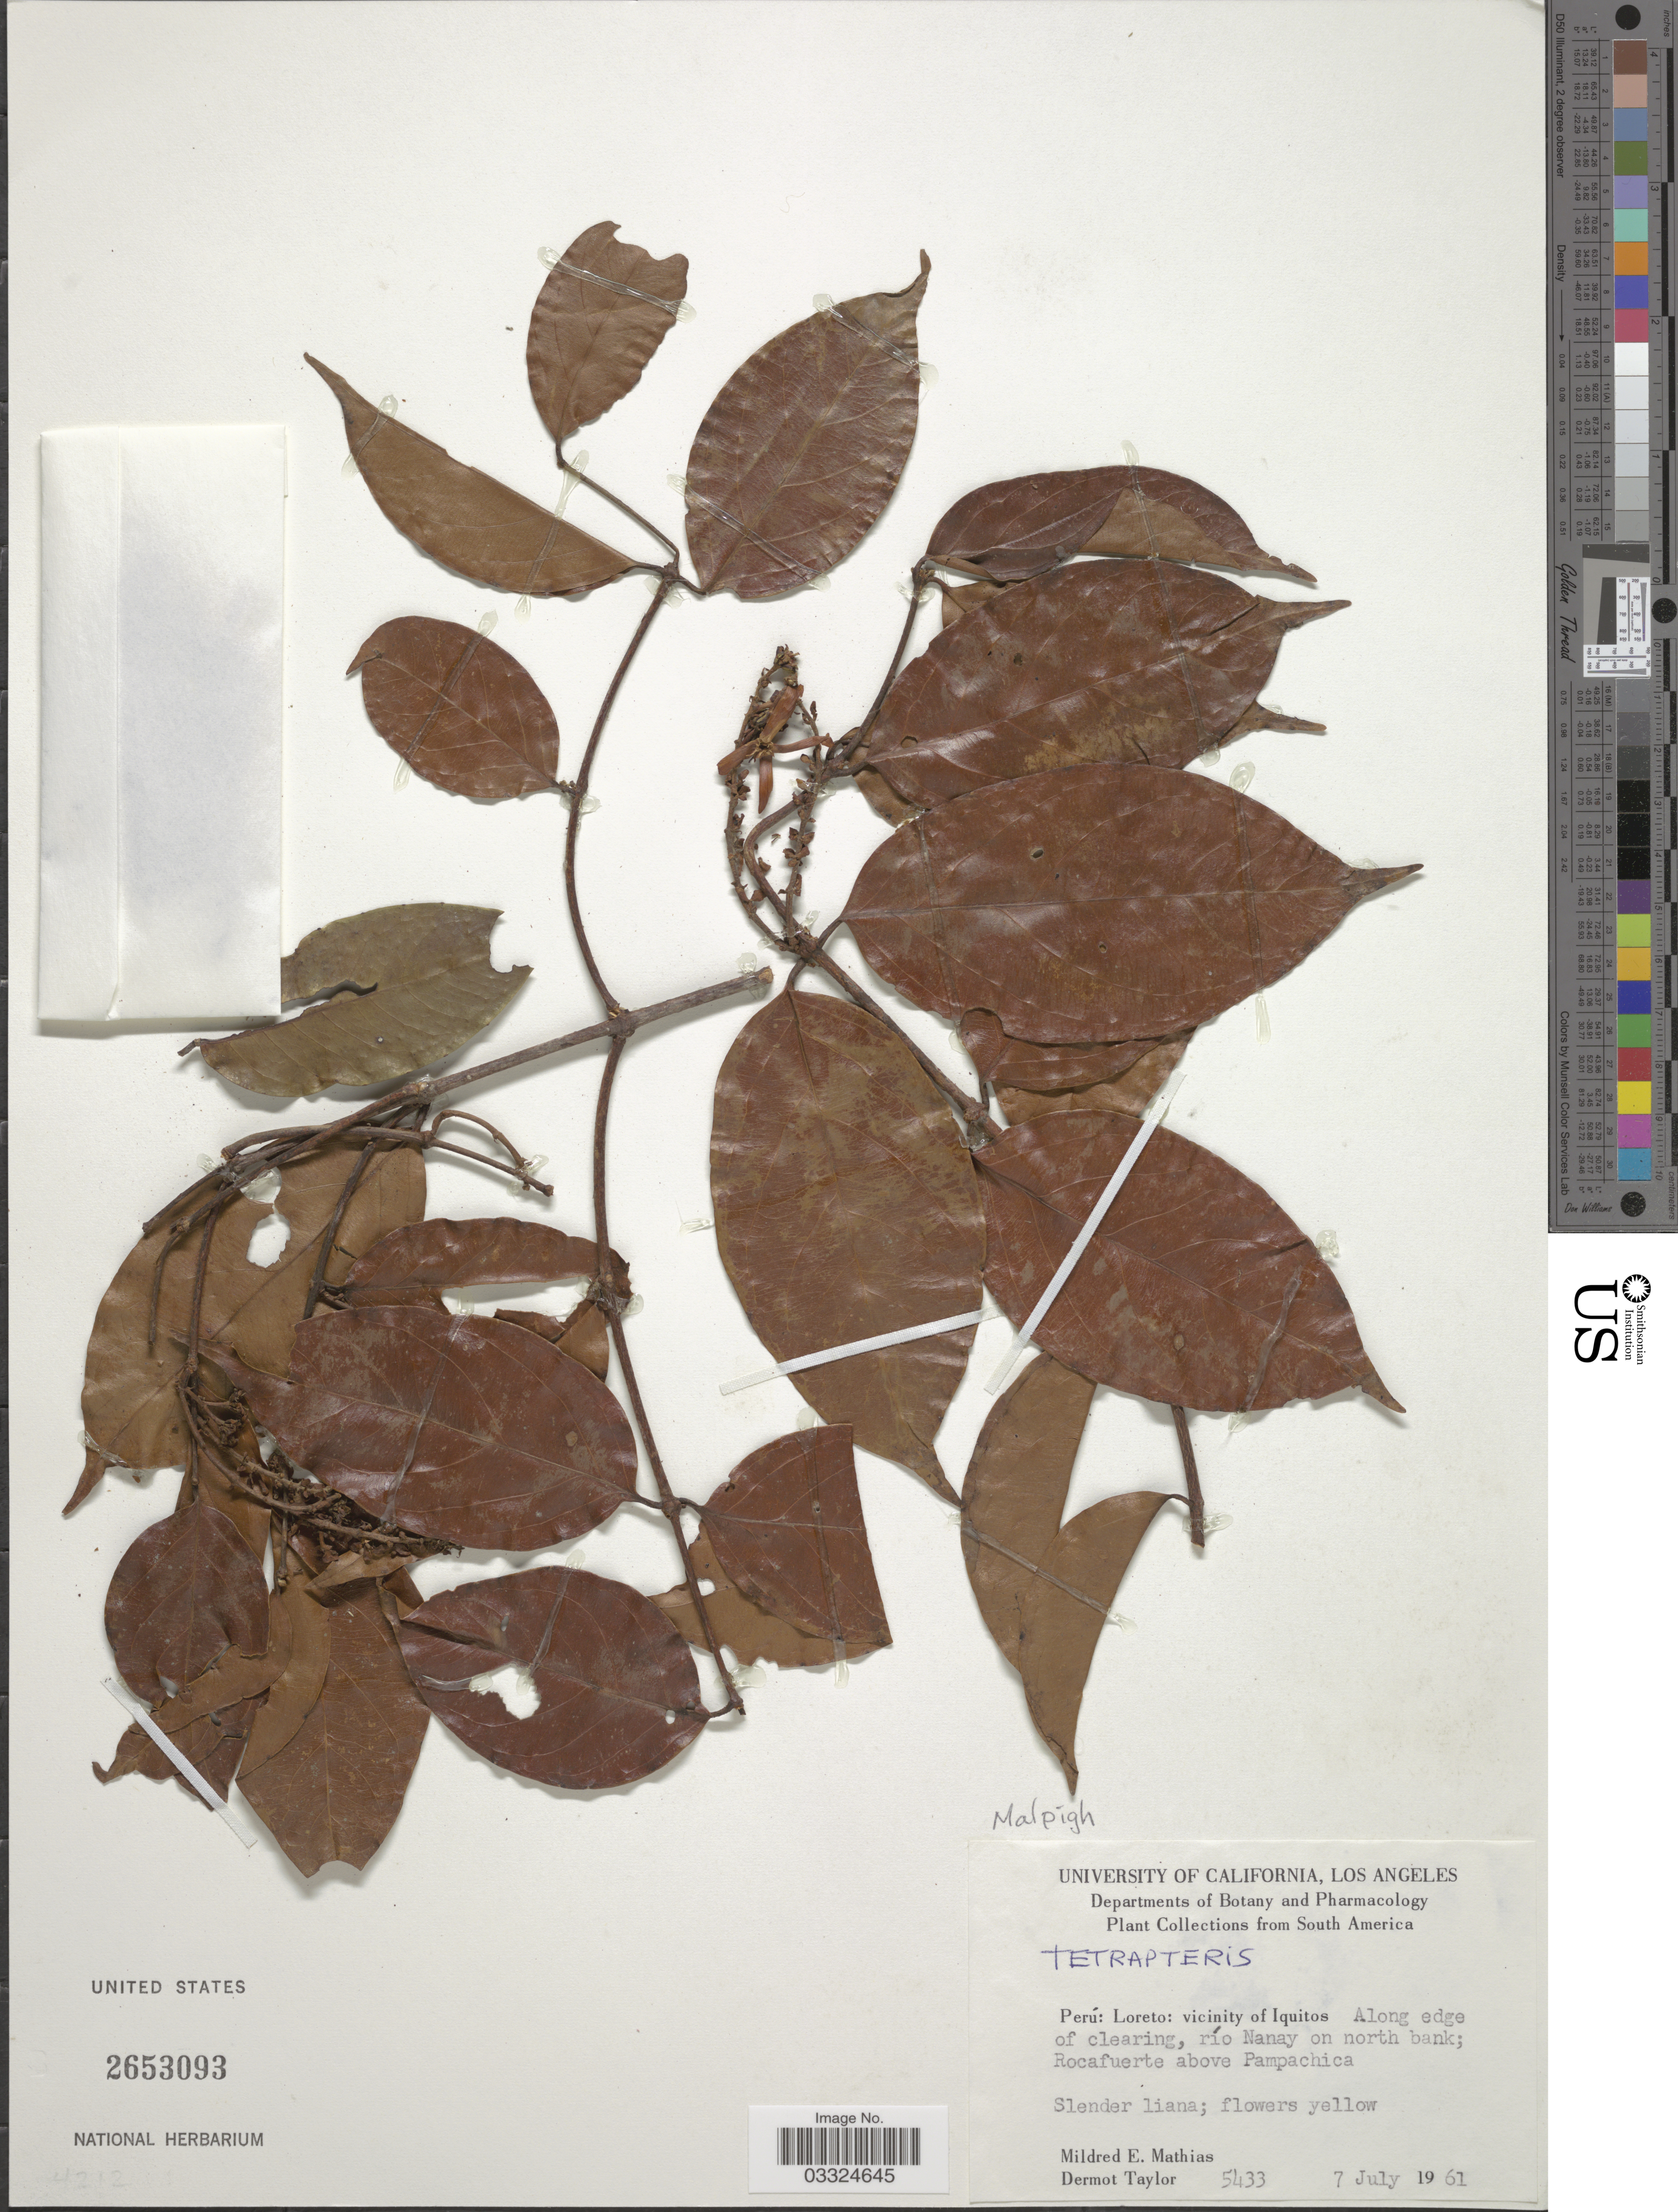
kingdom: Plantae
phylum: Tracheophyta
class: Magnoliopsida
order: Malpighiales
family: Malpighiaceae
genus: Tetrapterys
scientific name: Tetrapterys sp.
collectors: M. E. Mathias & D. Taylor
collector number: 5433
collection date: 1961-07-07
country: Peru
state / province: Loreto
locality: Vicinity of Iquitos. Along edge of clearing, río Nanay on north bank; Rocafuerte above Pampachica.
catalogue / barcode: US 2653093